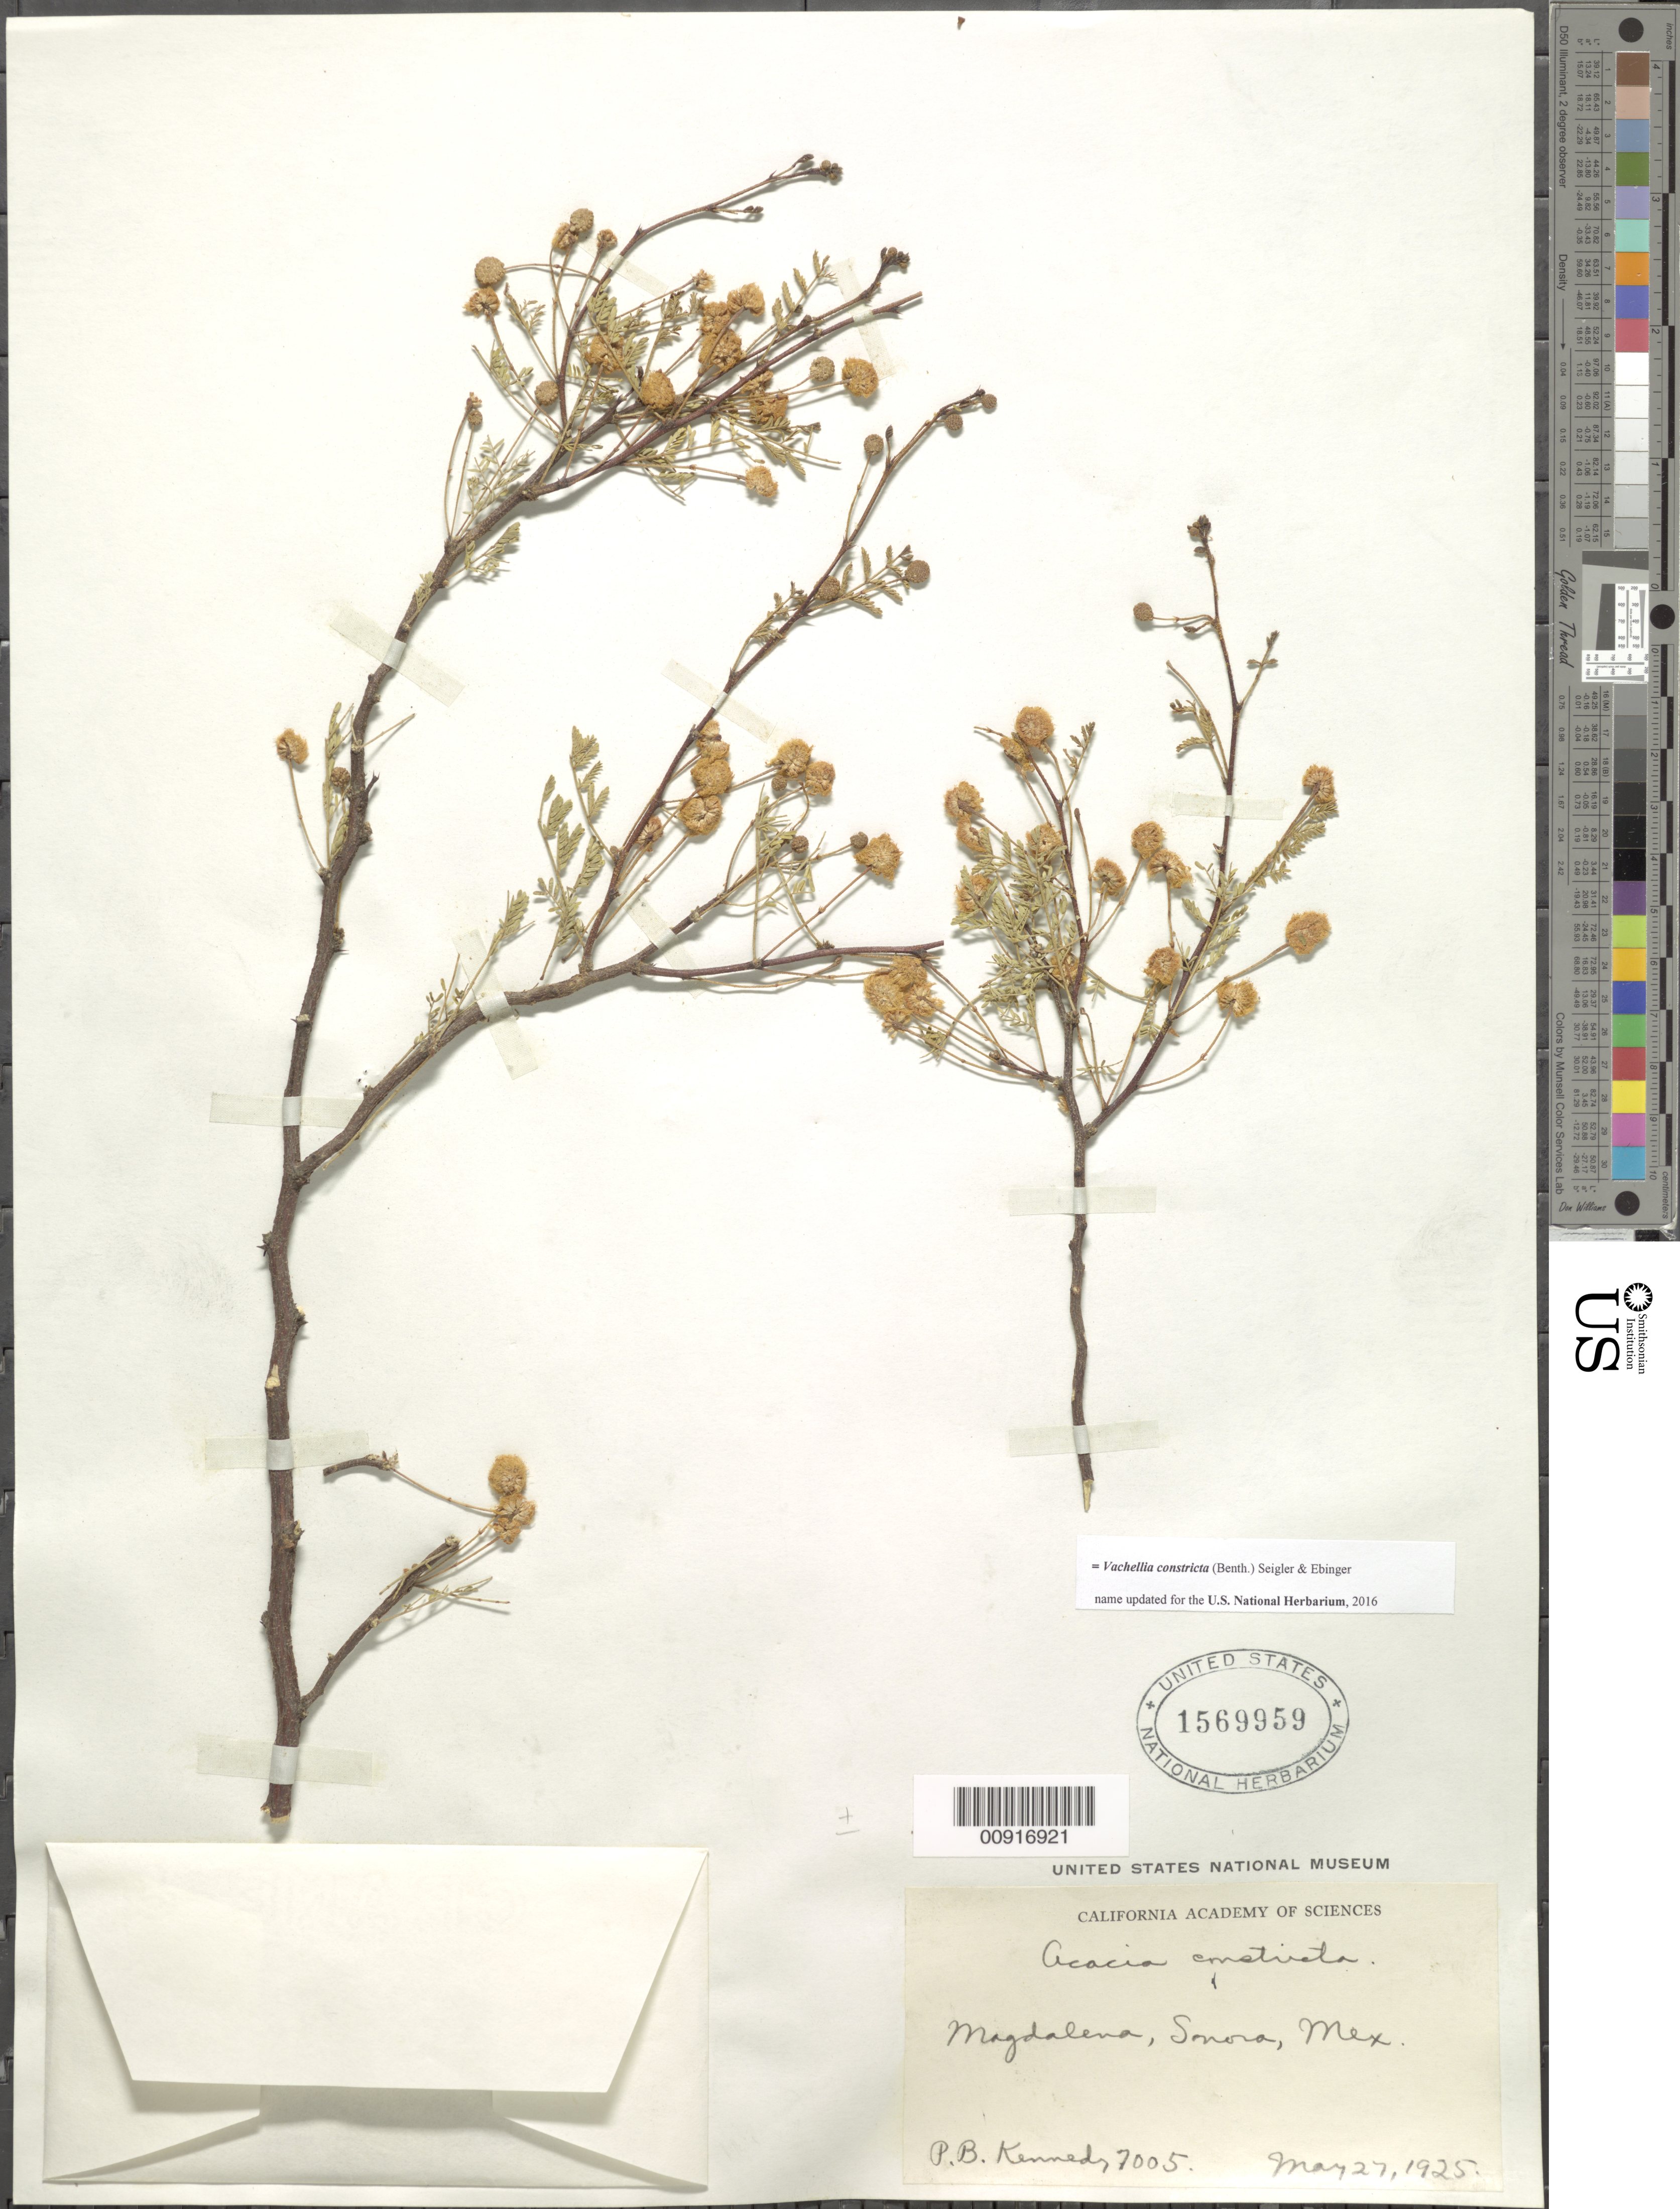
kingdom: Plantae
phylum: Tracheophyta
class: Magnoliopsida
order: Fabales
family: Fabaceae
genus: Vachellia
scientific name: Vachellia constricta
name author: (Benth.) Seigler & Ebinger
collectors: P. B. Kennedy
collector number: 7005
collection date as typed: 27 May 1925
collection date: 1925-05-27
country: Mexico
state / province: Sonora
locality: Magdalena, Sonora.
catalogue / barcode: US 1569959